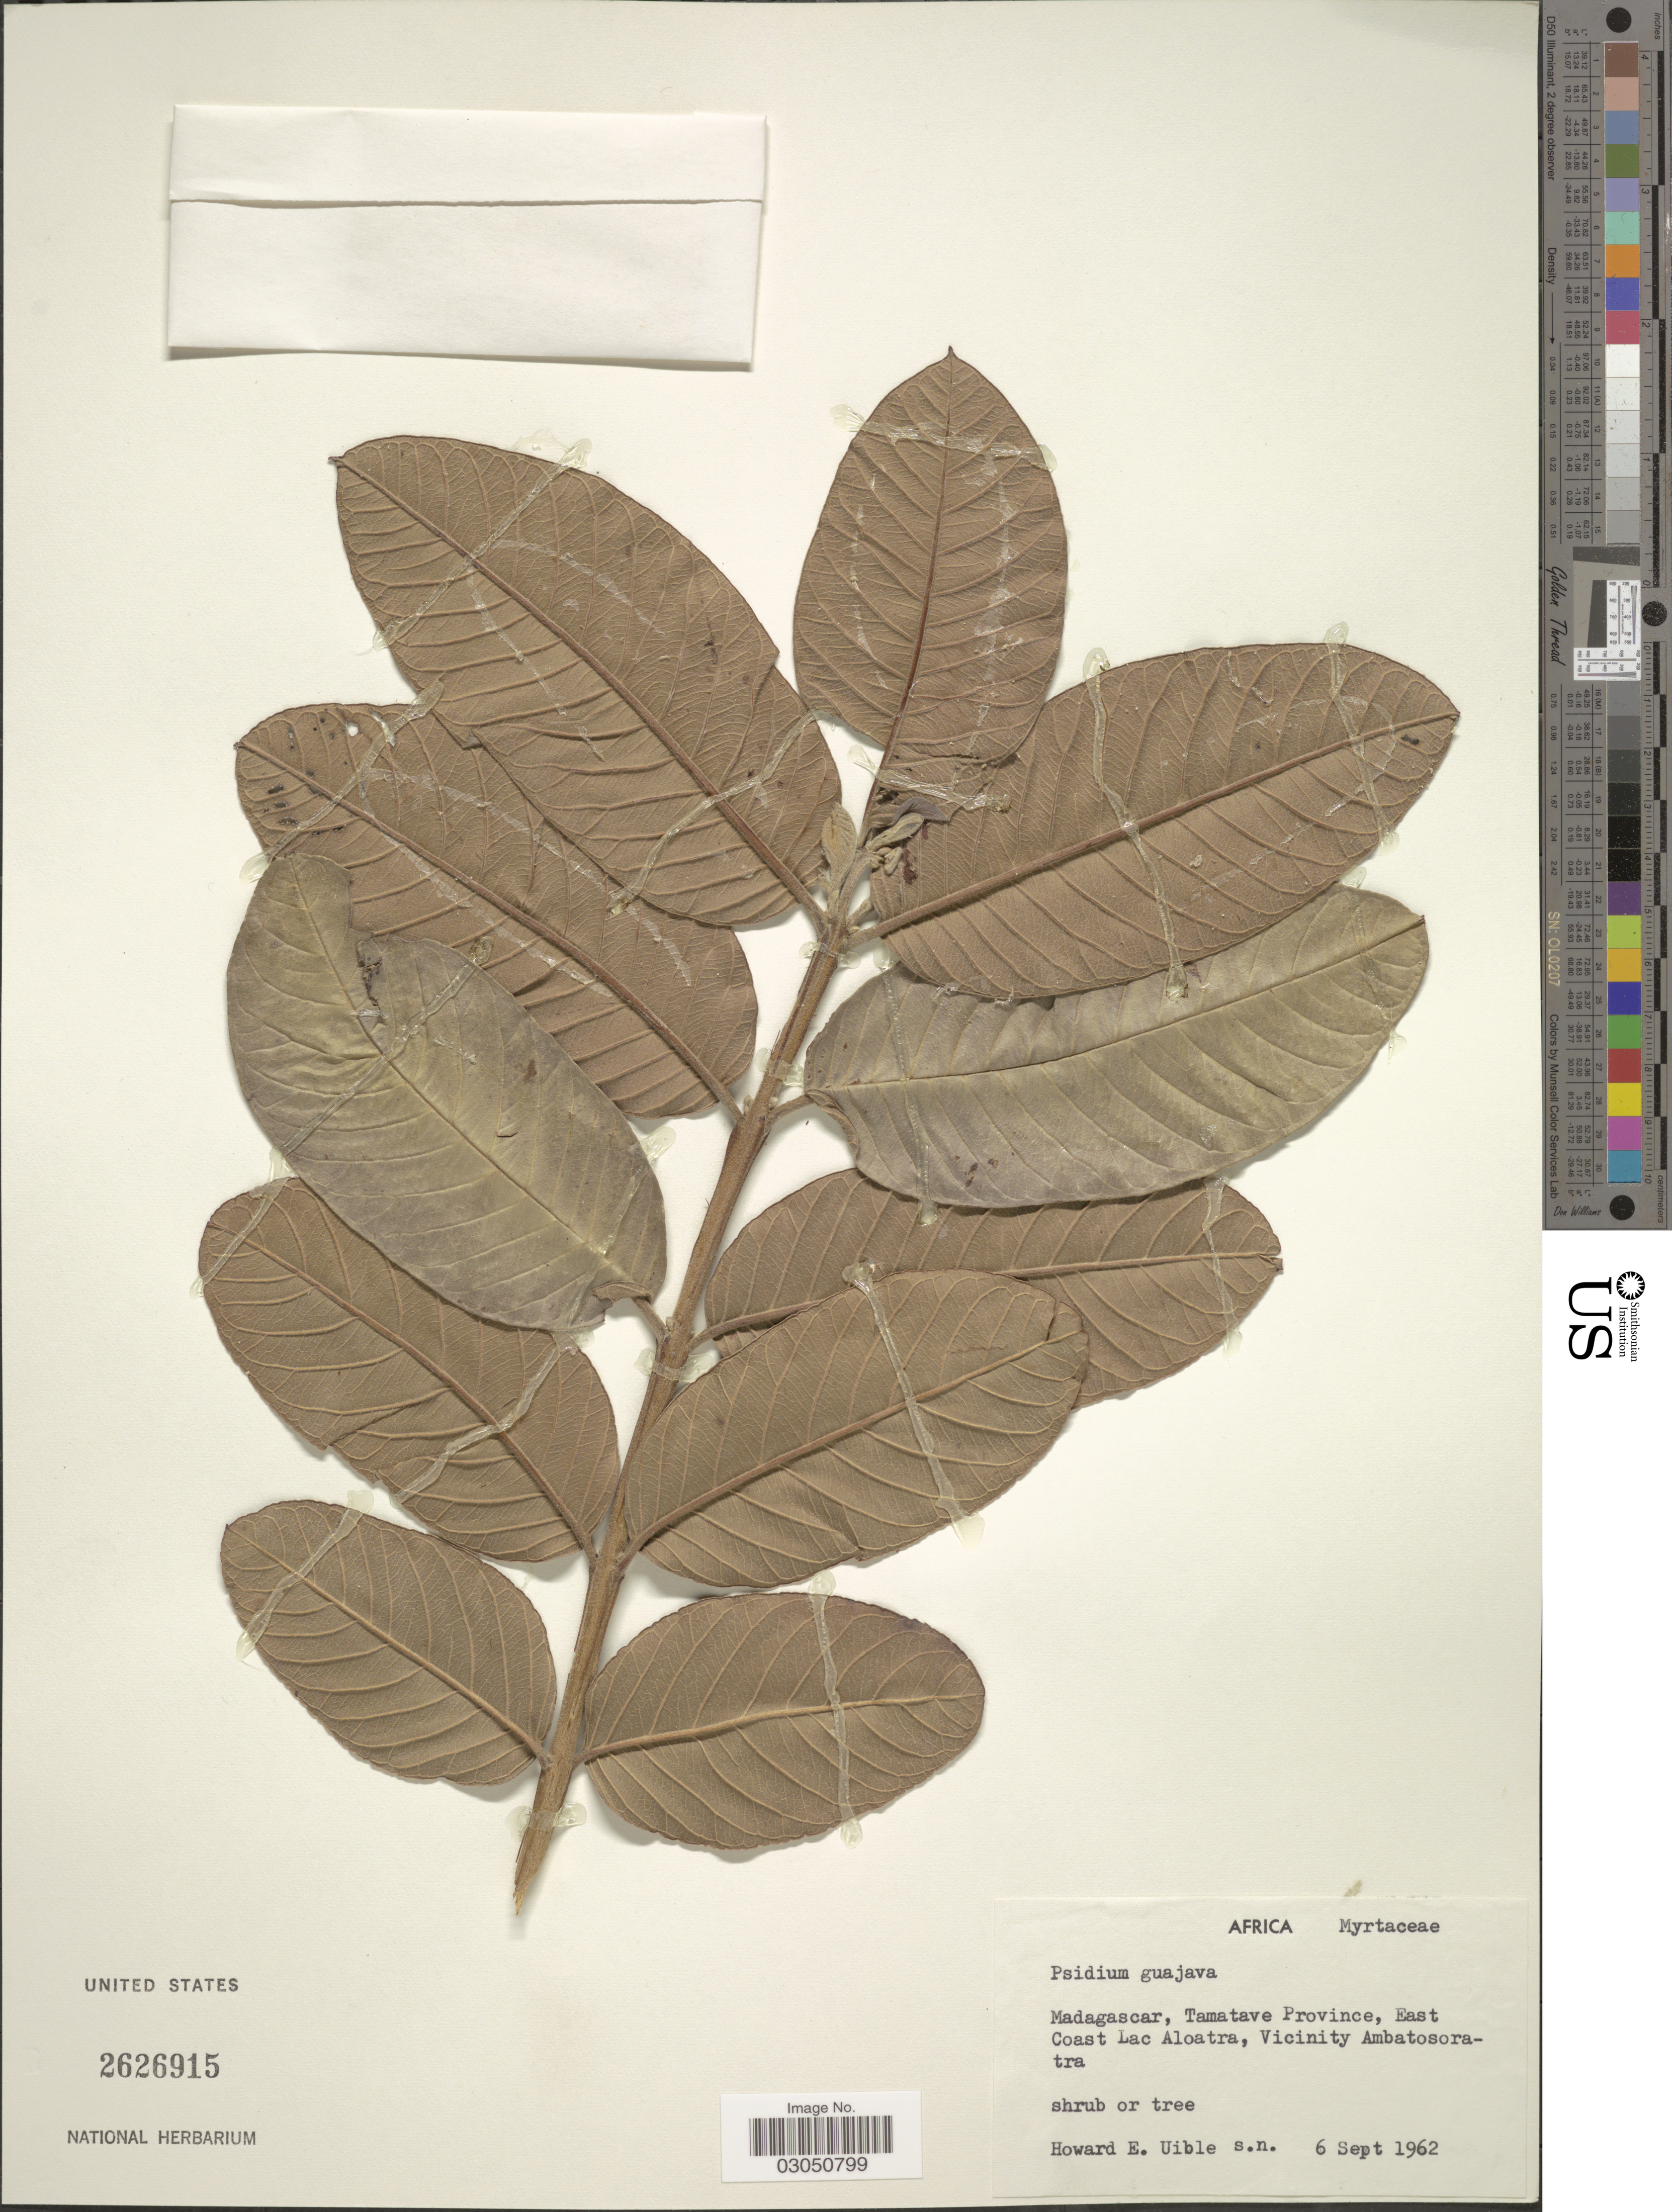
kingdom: Plantae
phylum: Tracheophyta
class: Magnoliopsida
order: Myrtales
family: Myrtaceae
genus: Psidium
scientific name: Psidium guajava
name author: L.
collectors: H. Uible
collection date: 1962-09-06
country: Madagascar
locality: Tamatave Province, East Coast Lac Aloatra, Vicinity Ambatosoratra.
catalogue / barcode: US 2626915